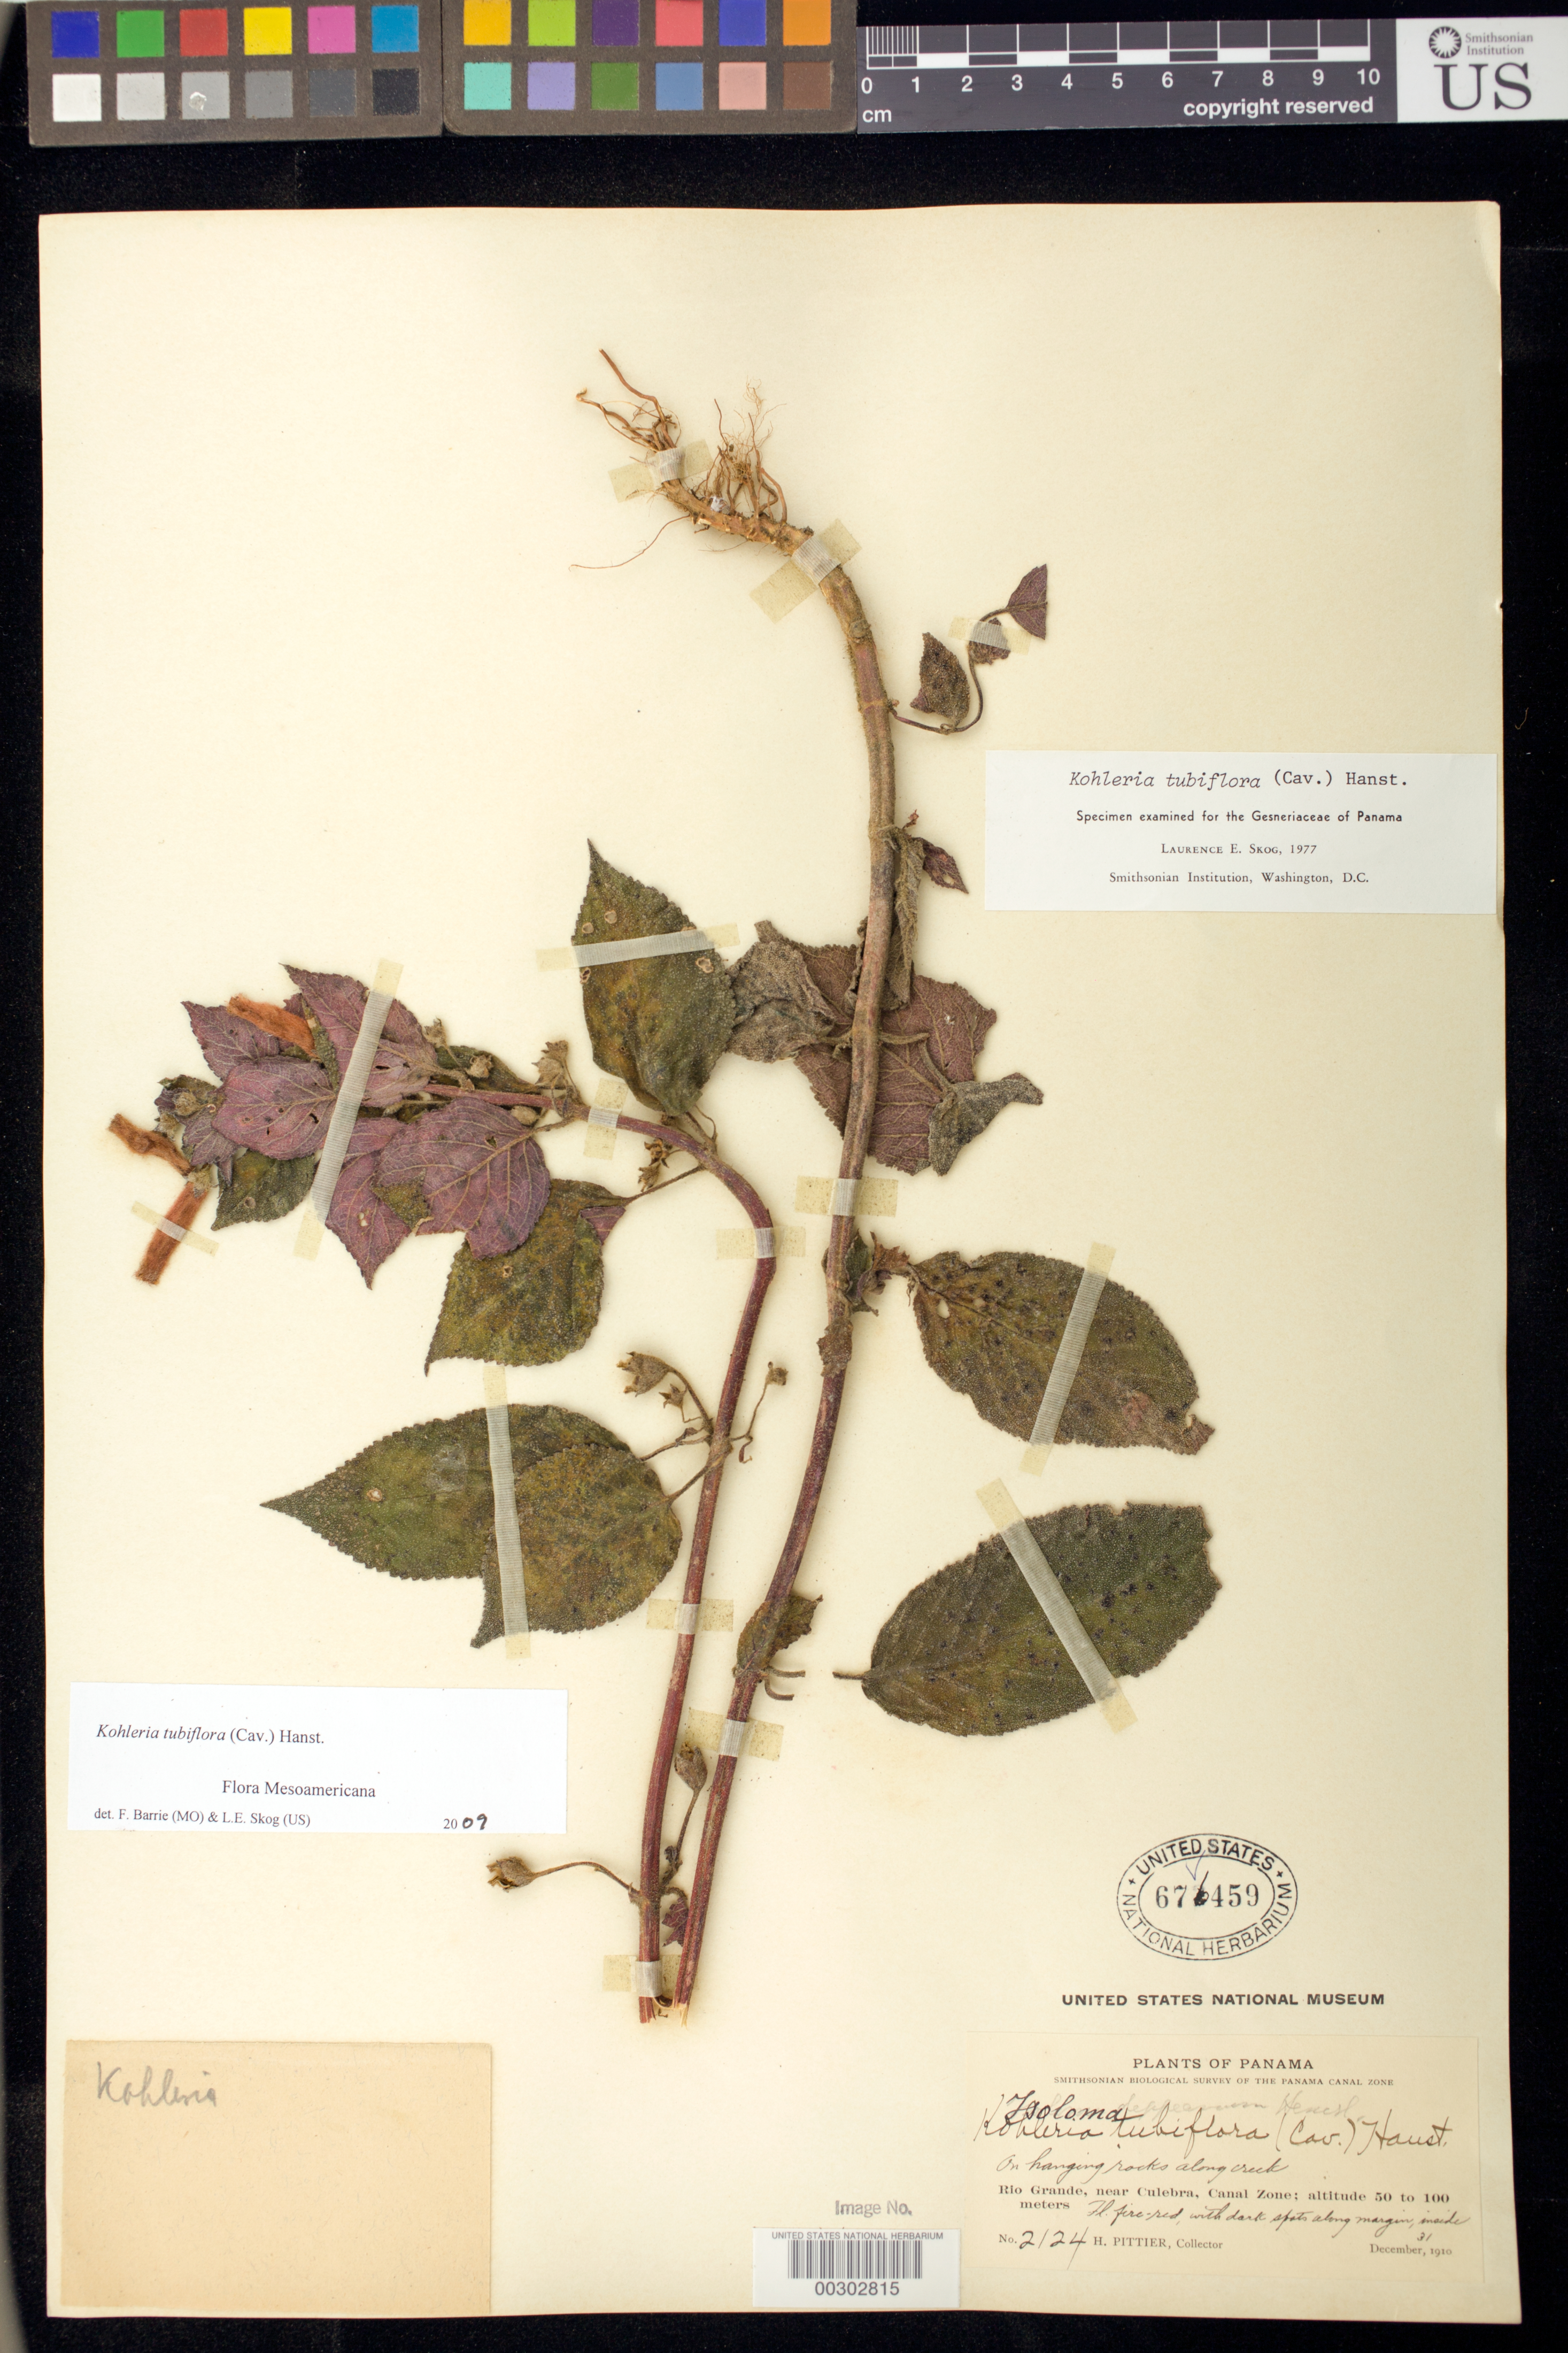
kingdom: Plantae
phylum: Tracheophyta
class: Magnoliopsida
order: Lamiales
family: Gesneriaceae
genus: Kohleria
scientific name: Kohleria tubiflora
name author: (Cav.) Hanst.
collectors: H. F. Pittier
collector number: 2124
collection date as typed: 31 Dec 1910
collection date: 1910-12-31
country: Panama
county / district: Canal Zone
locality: Rio Grande, near Culebra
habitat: On hanging rocks along creek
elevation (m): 50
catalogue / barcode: US 676459